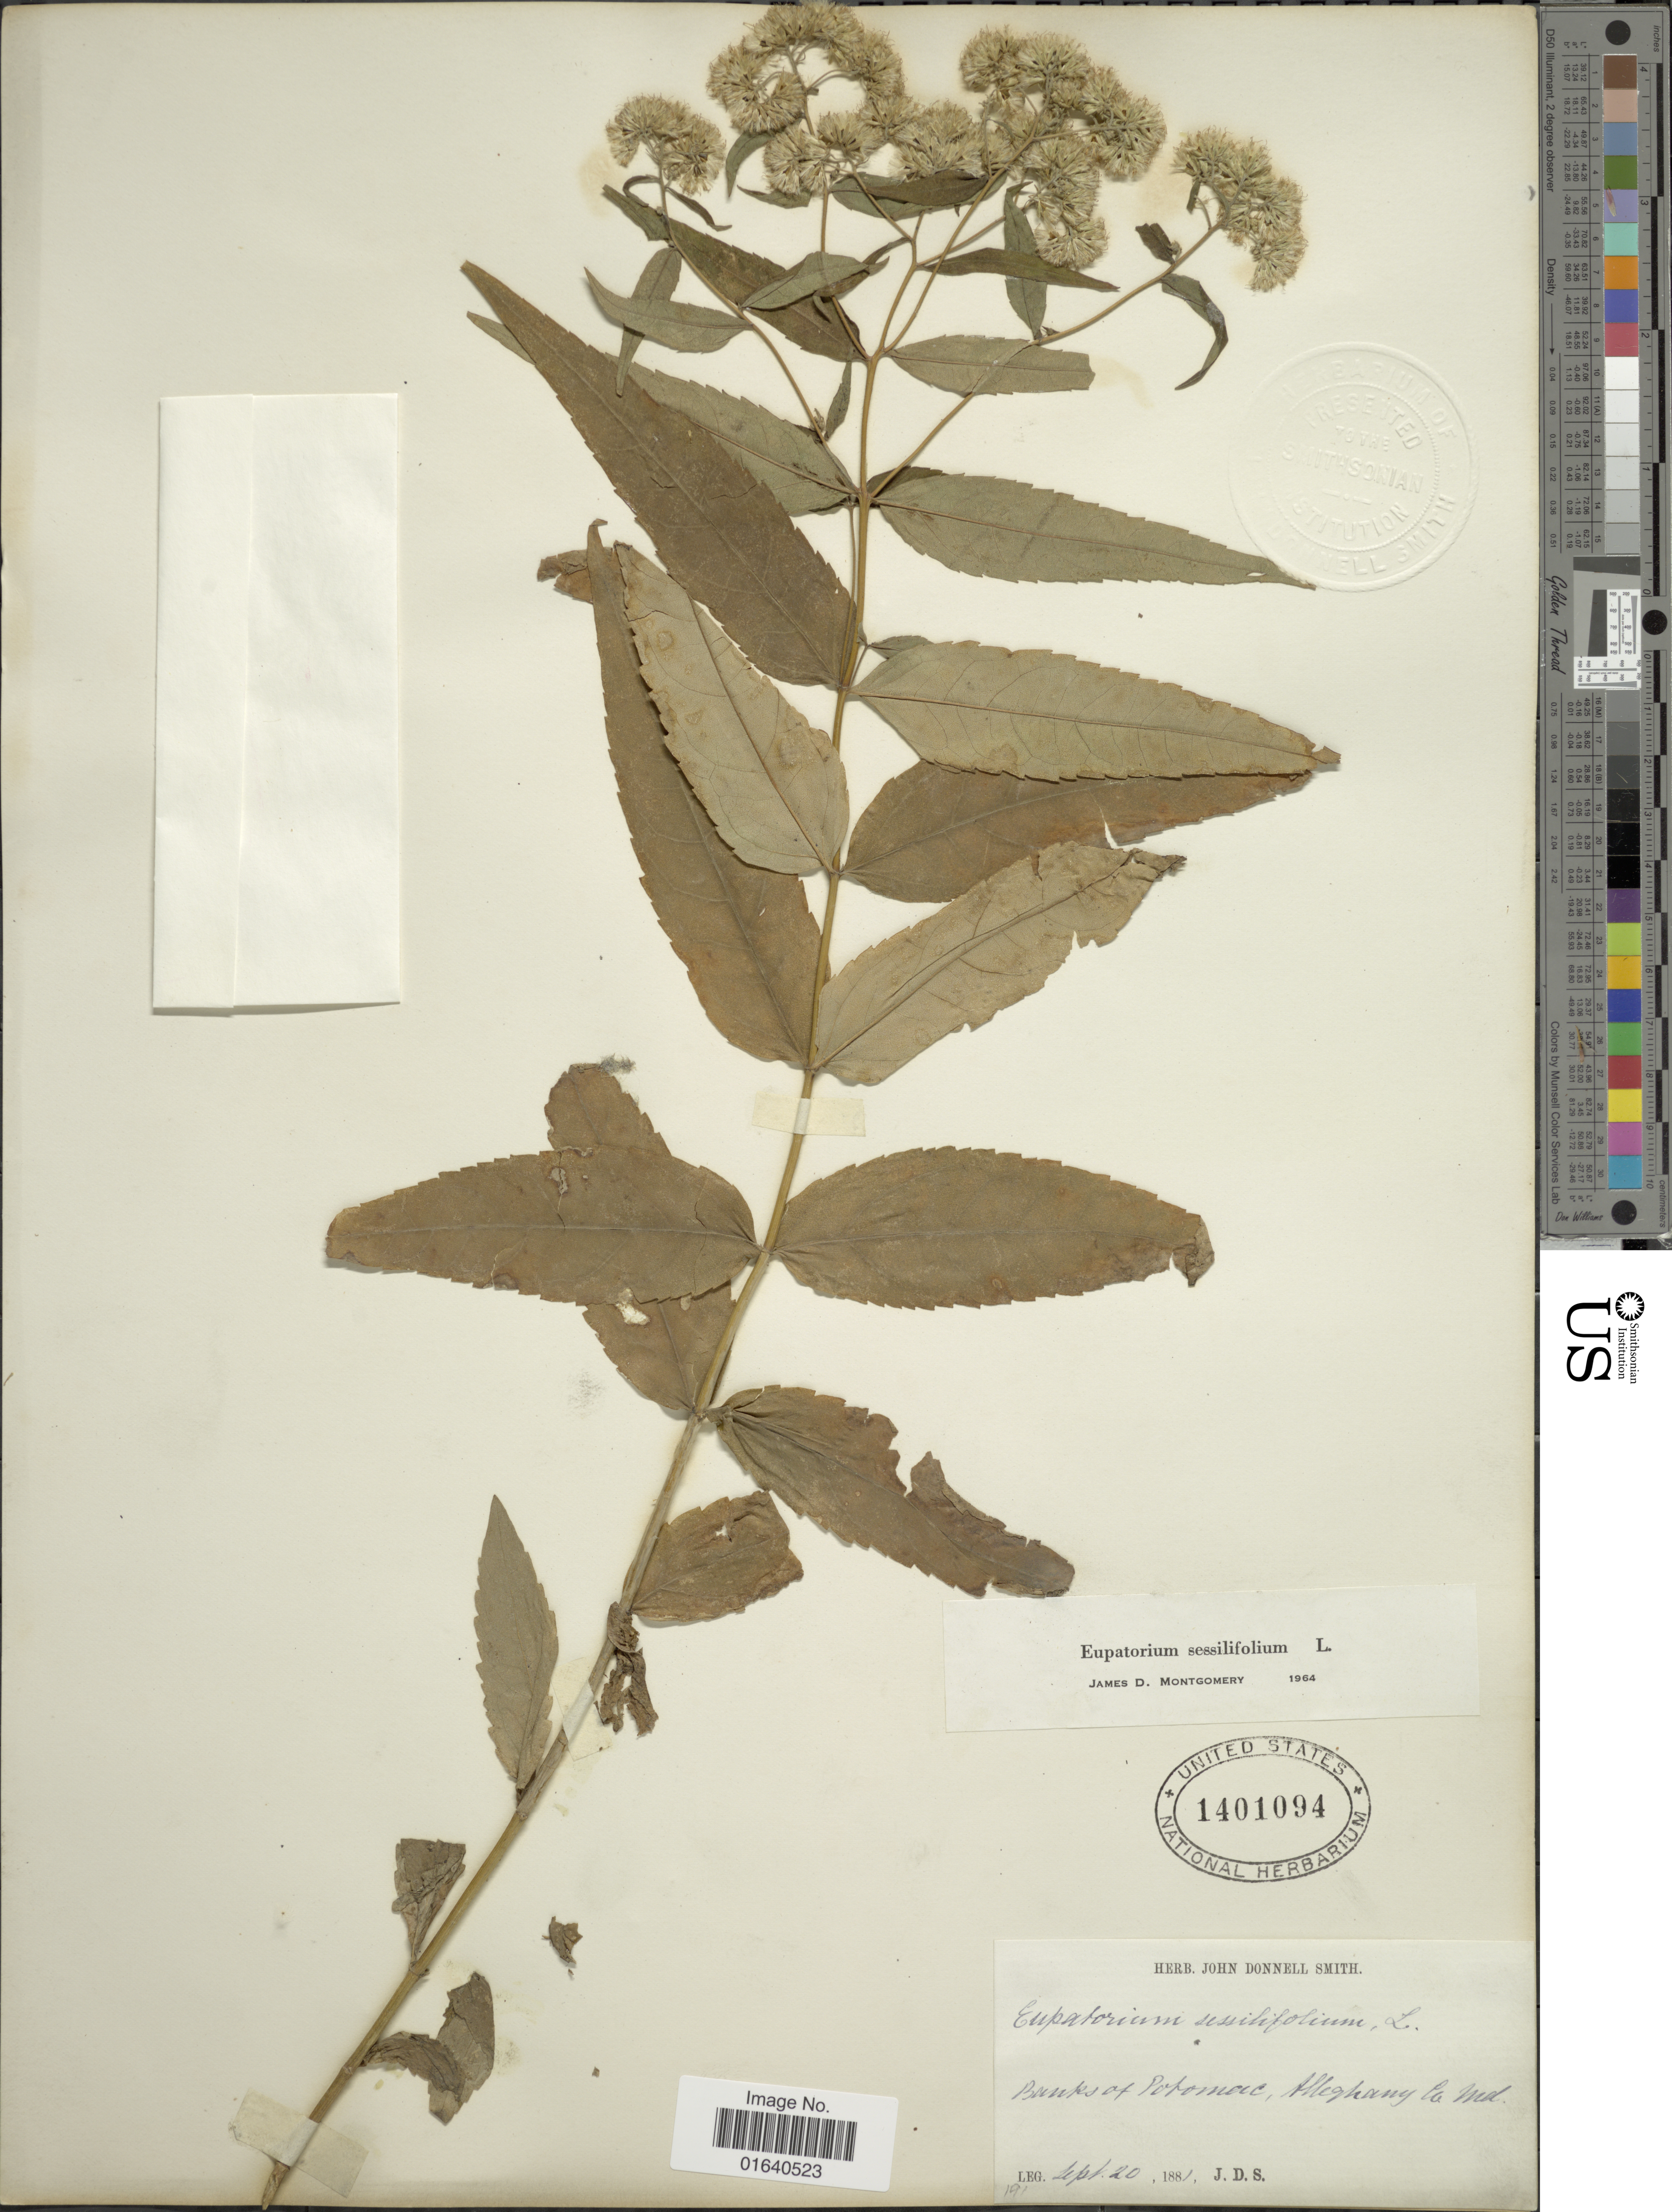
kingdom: Plantae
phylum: Tracheophyta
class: Magnoliopsida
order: Asterales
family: Asteraceae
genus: Eupatorium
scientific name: Eupatorium sessilifolium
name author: L.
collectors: J. Donnell Smith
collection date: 1881-09-20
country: United States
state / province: Maryland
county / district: Allegany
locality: Banks of Potomac, Alleghany Co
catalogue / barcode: US 1401094